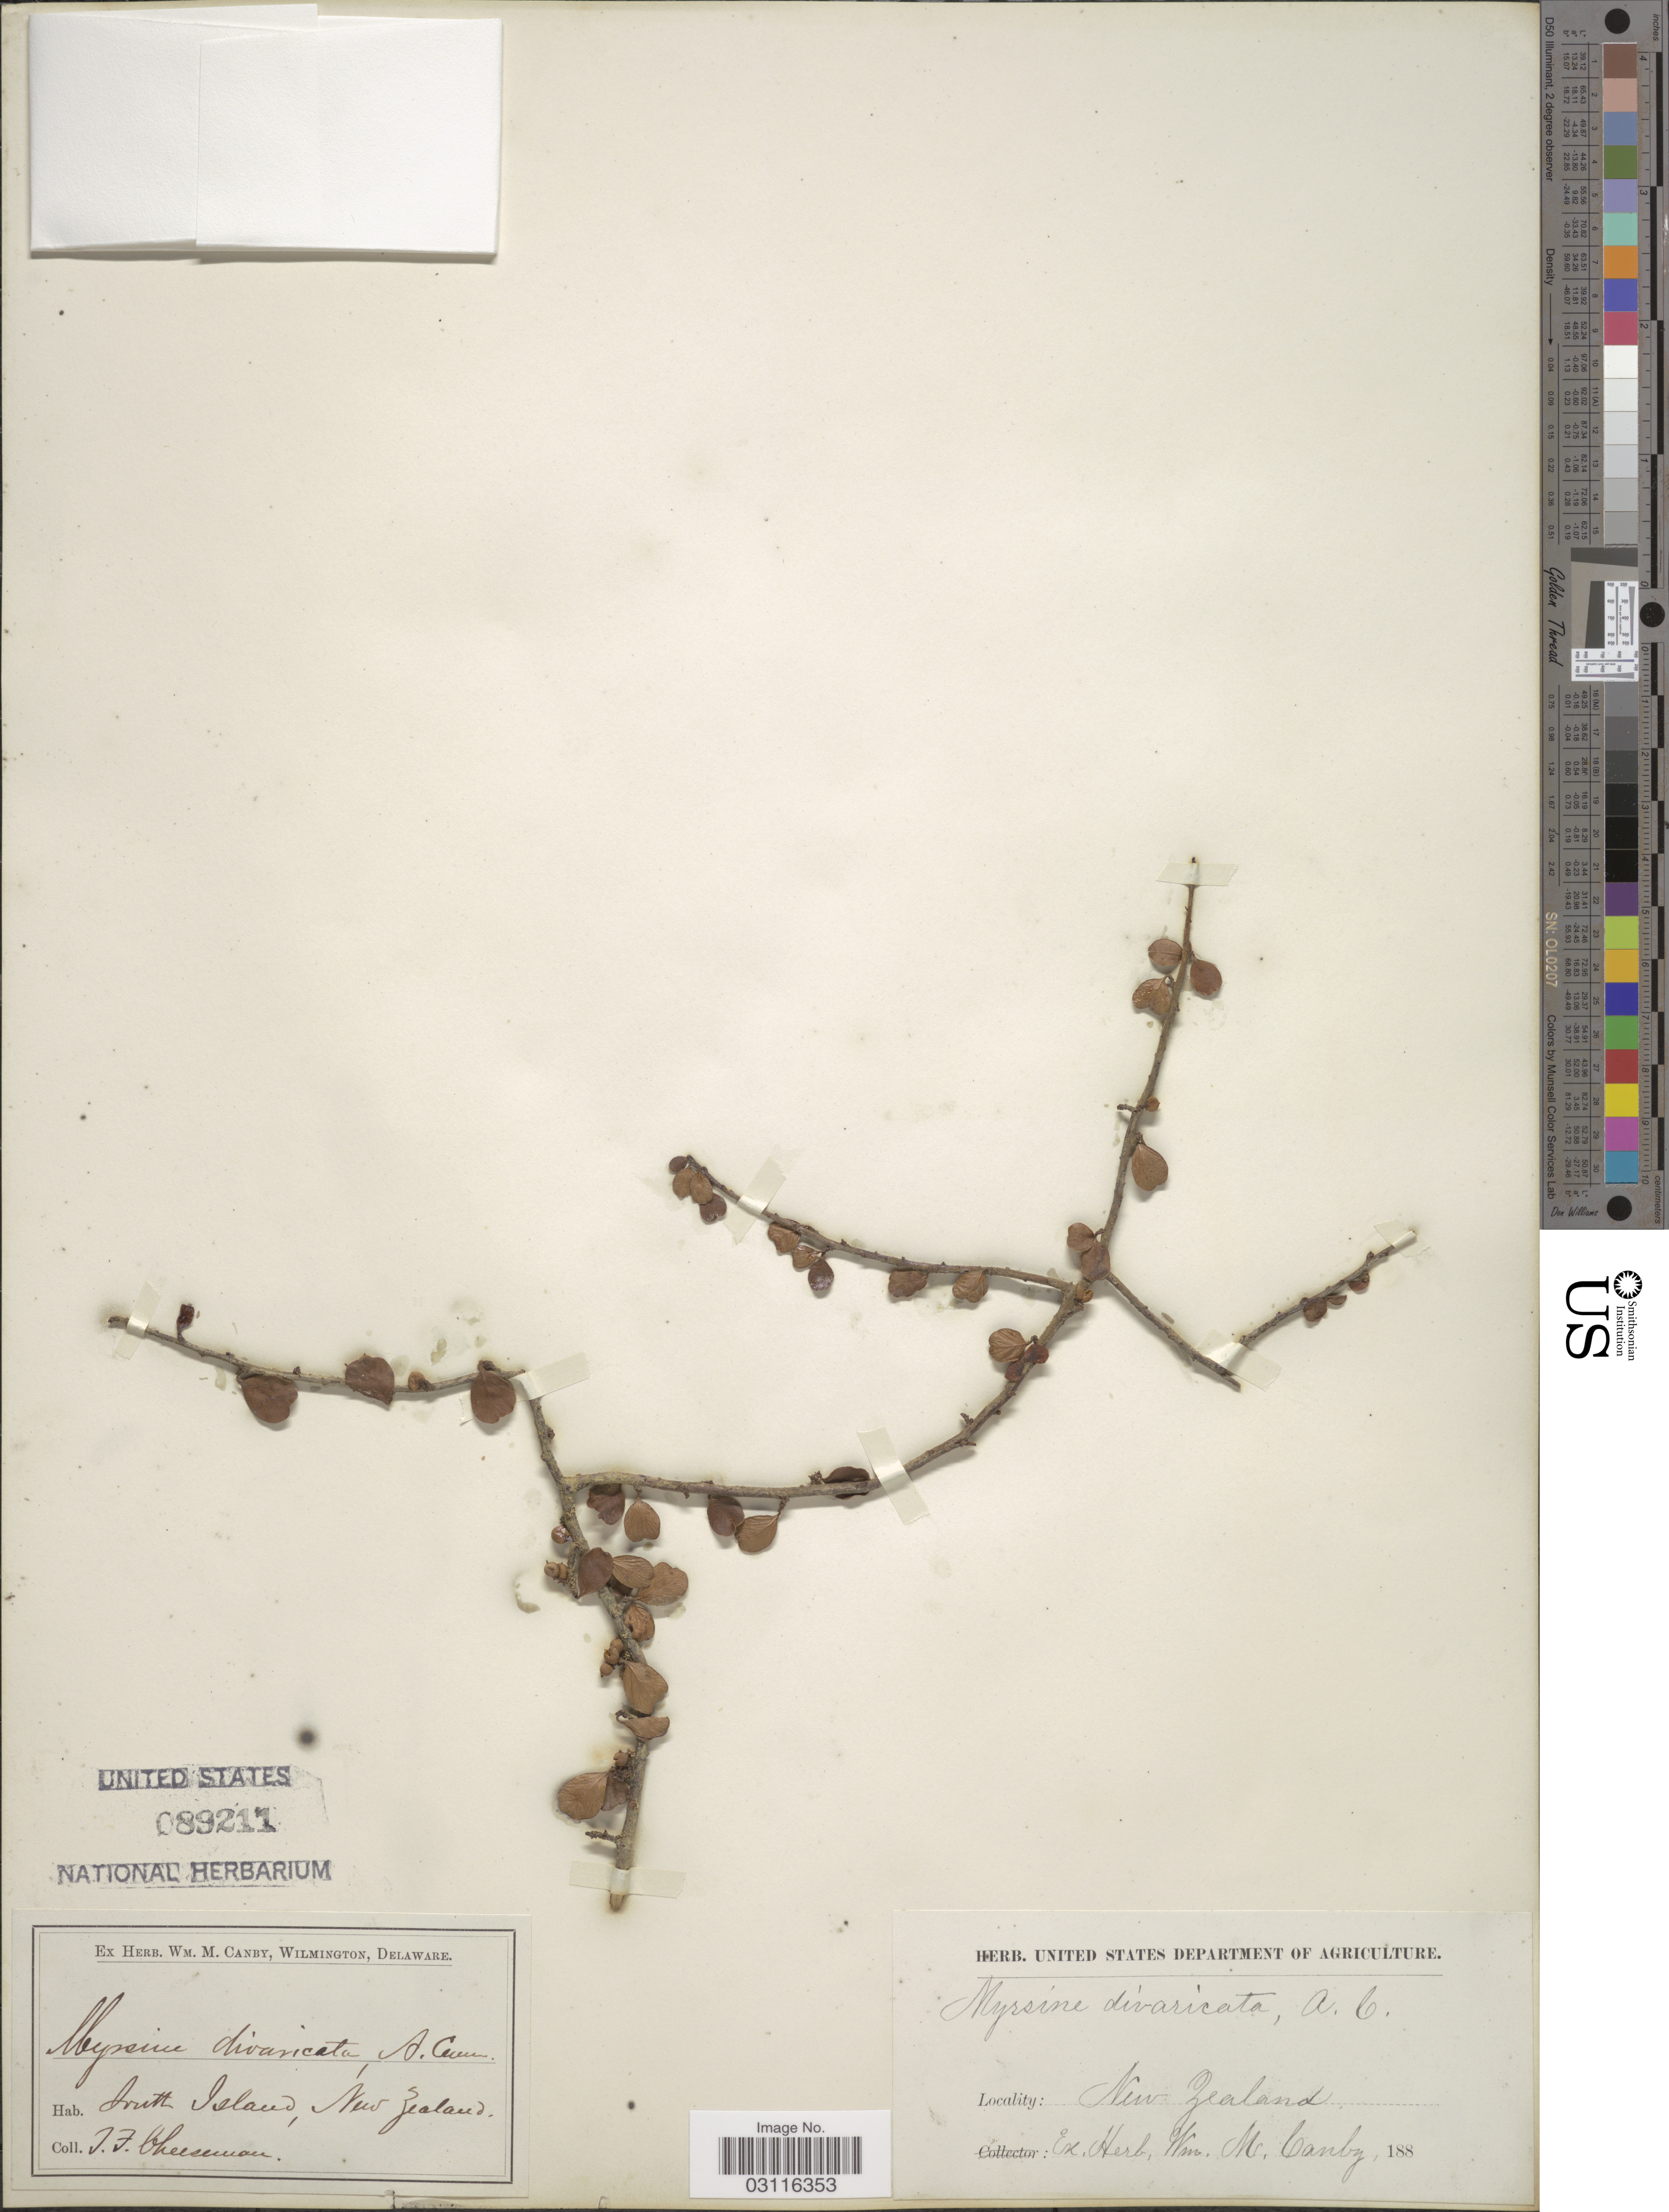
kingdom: Plantae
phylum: Tracheophyta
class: Magnoliopsida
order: Ericales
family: Primulaceae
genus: Suttonia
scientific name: Suttonia divaricata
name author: Hook. f.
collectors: T. F. Cheeseman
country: New Zealand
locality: South Island.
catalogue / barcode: US 89211